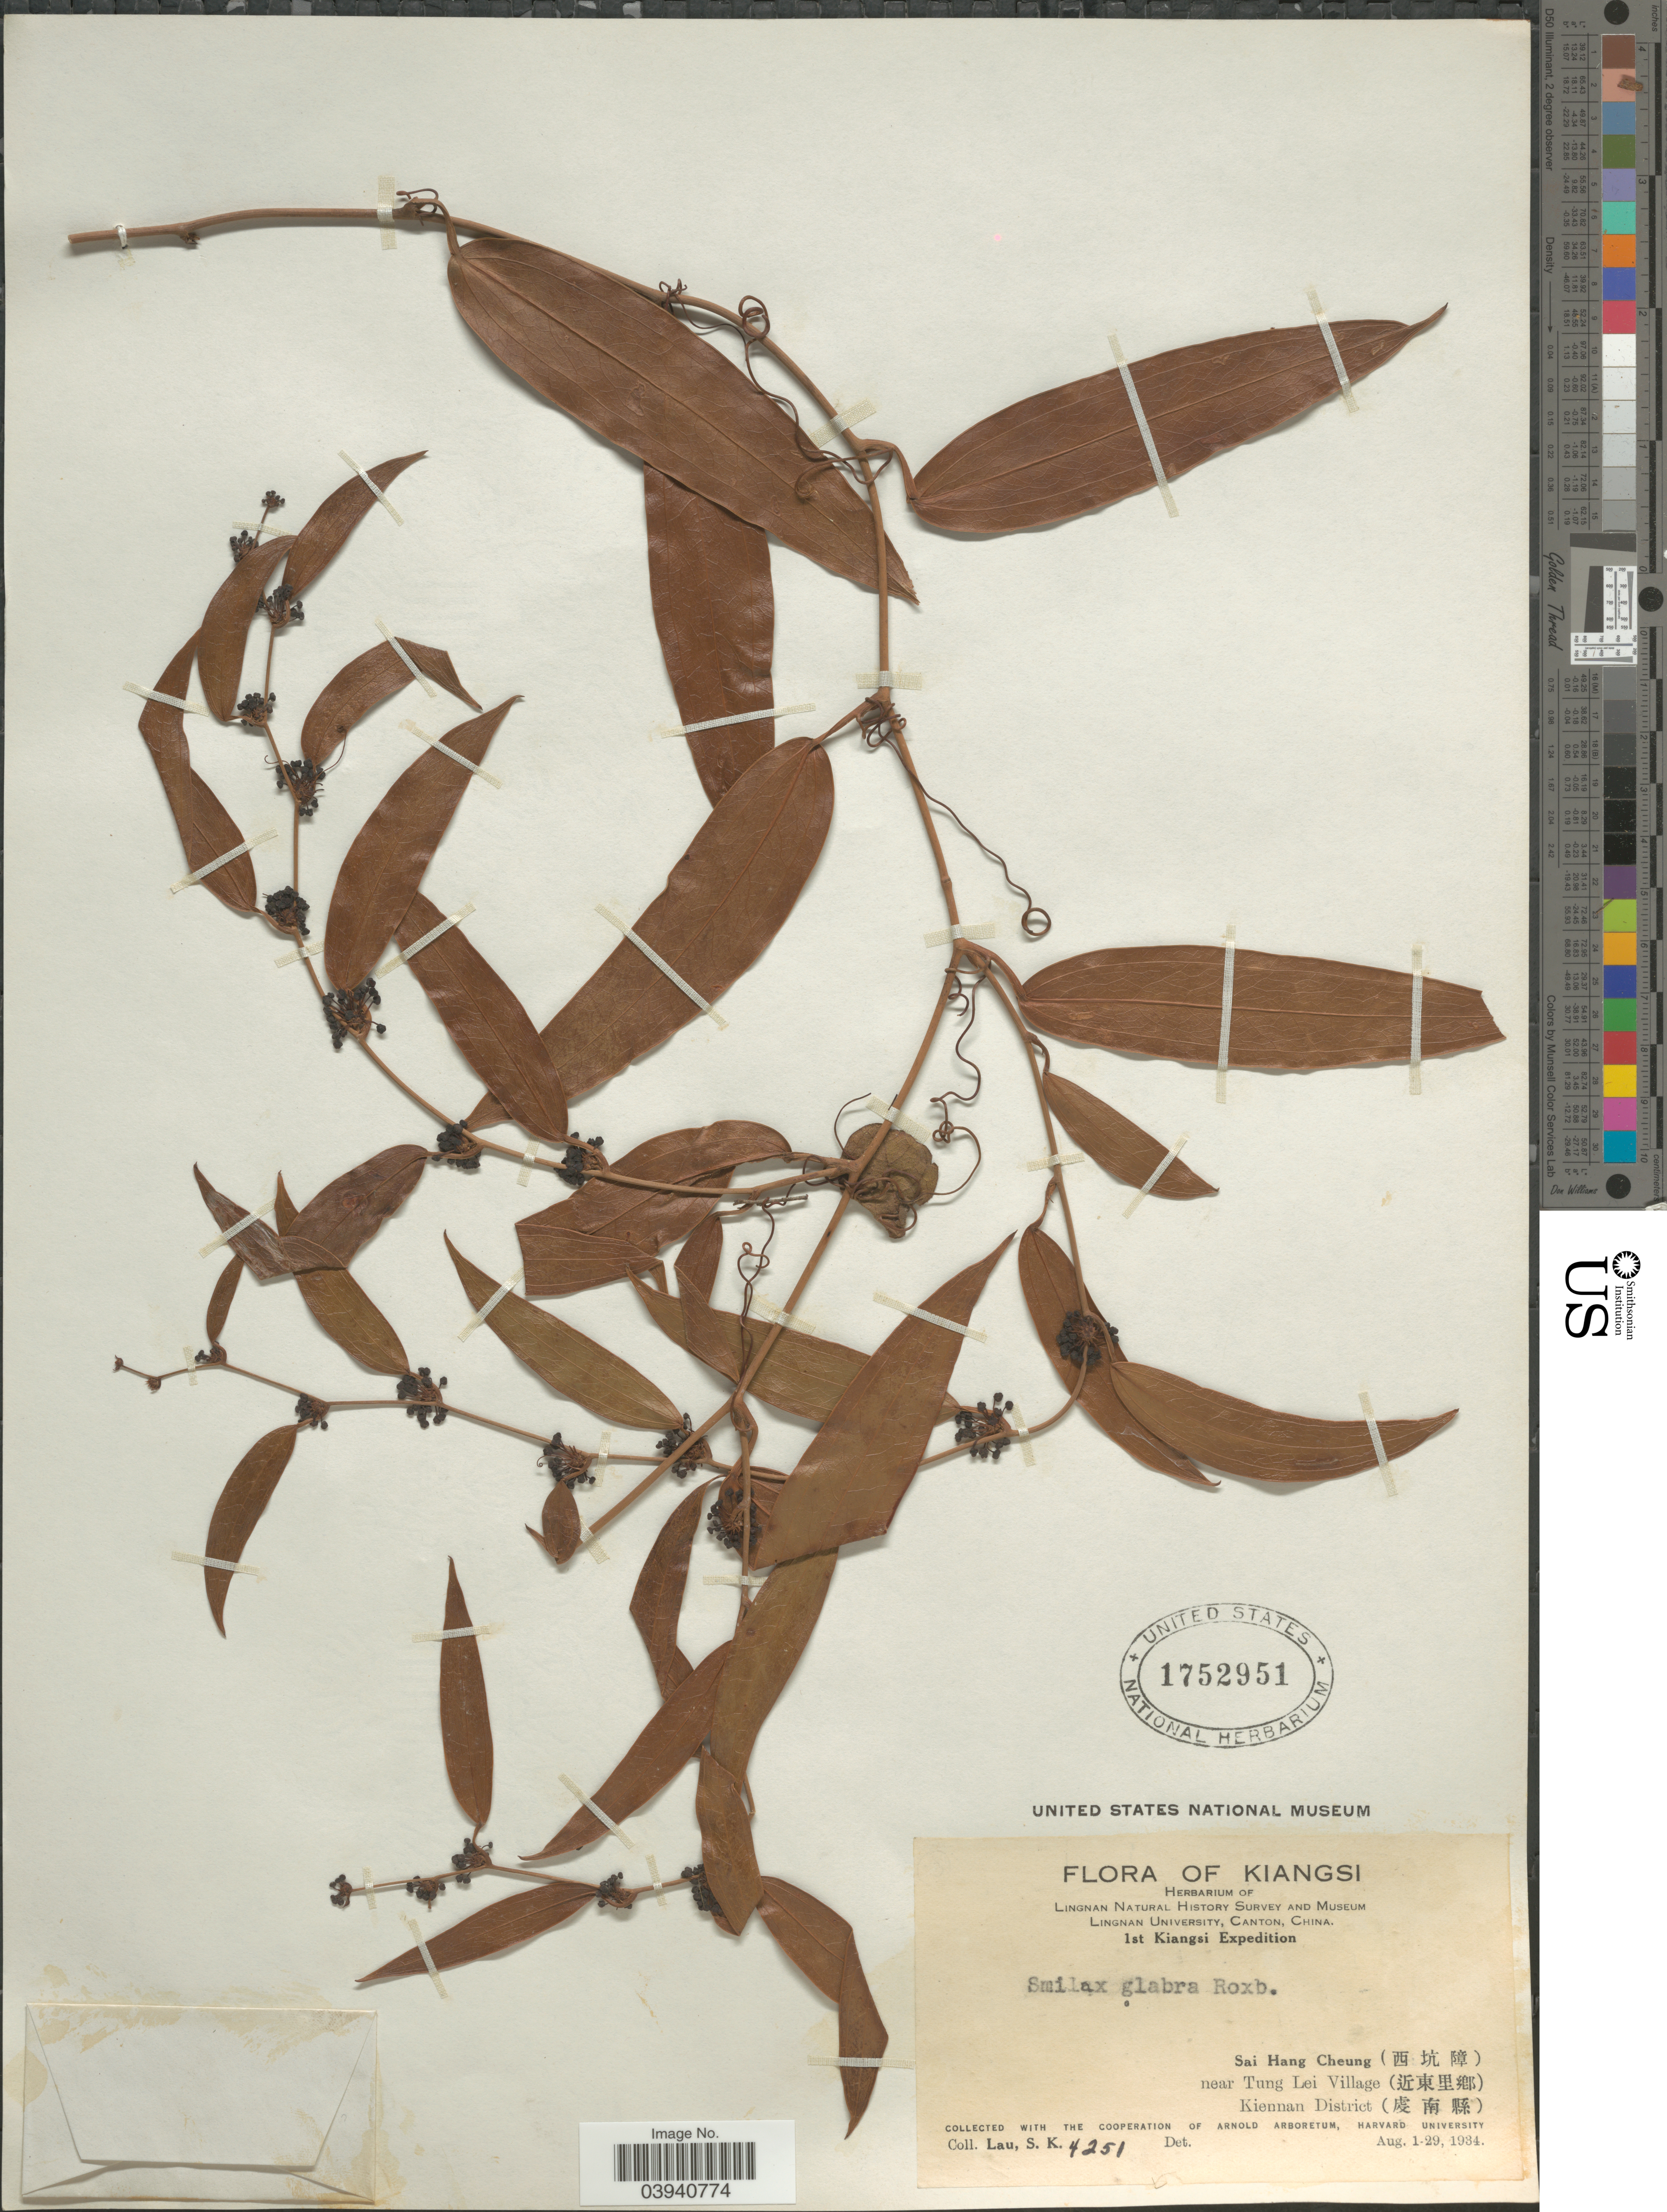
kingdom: Plantae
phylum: Tracheophyta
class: Liliopsida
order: Liliales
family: Smilacaceae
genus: Smilax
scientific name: Smilax glabra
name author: Roxb.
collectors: S. K. Lau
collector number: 4251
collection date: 1934-08-01/1934-08-29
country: China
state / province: Jiangxi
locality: Kiangsi. Sai Hang Cheung (X) near Tung Lei Village (X) Kiennan District (X).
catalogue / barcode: US 1752951